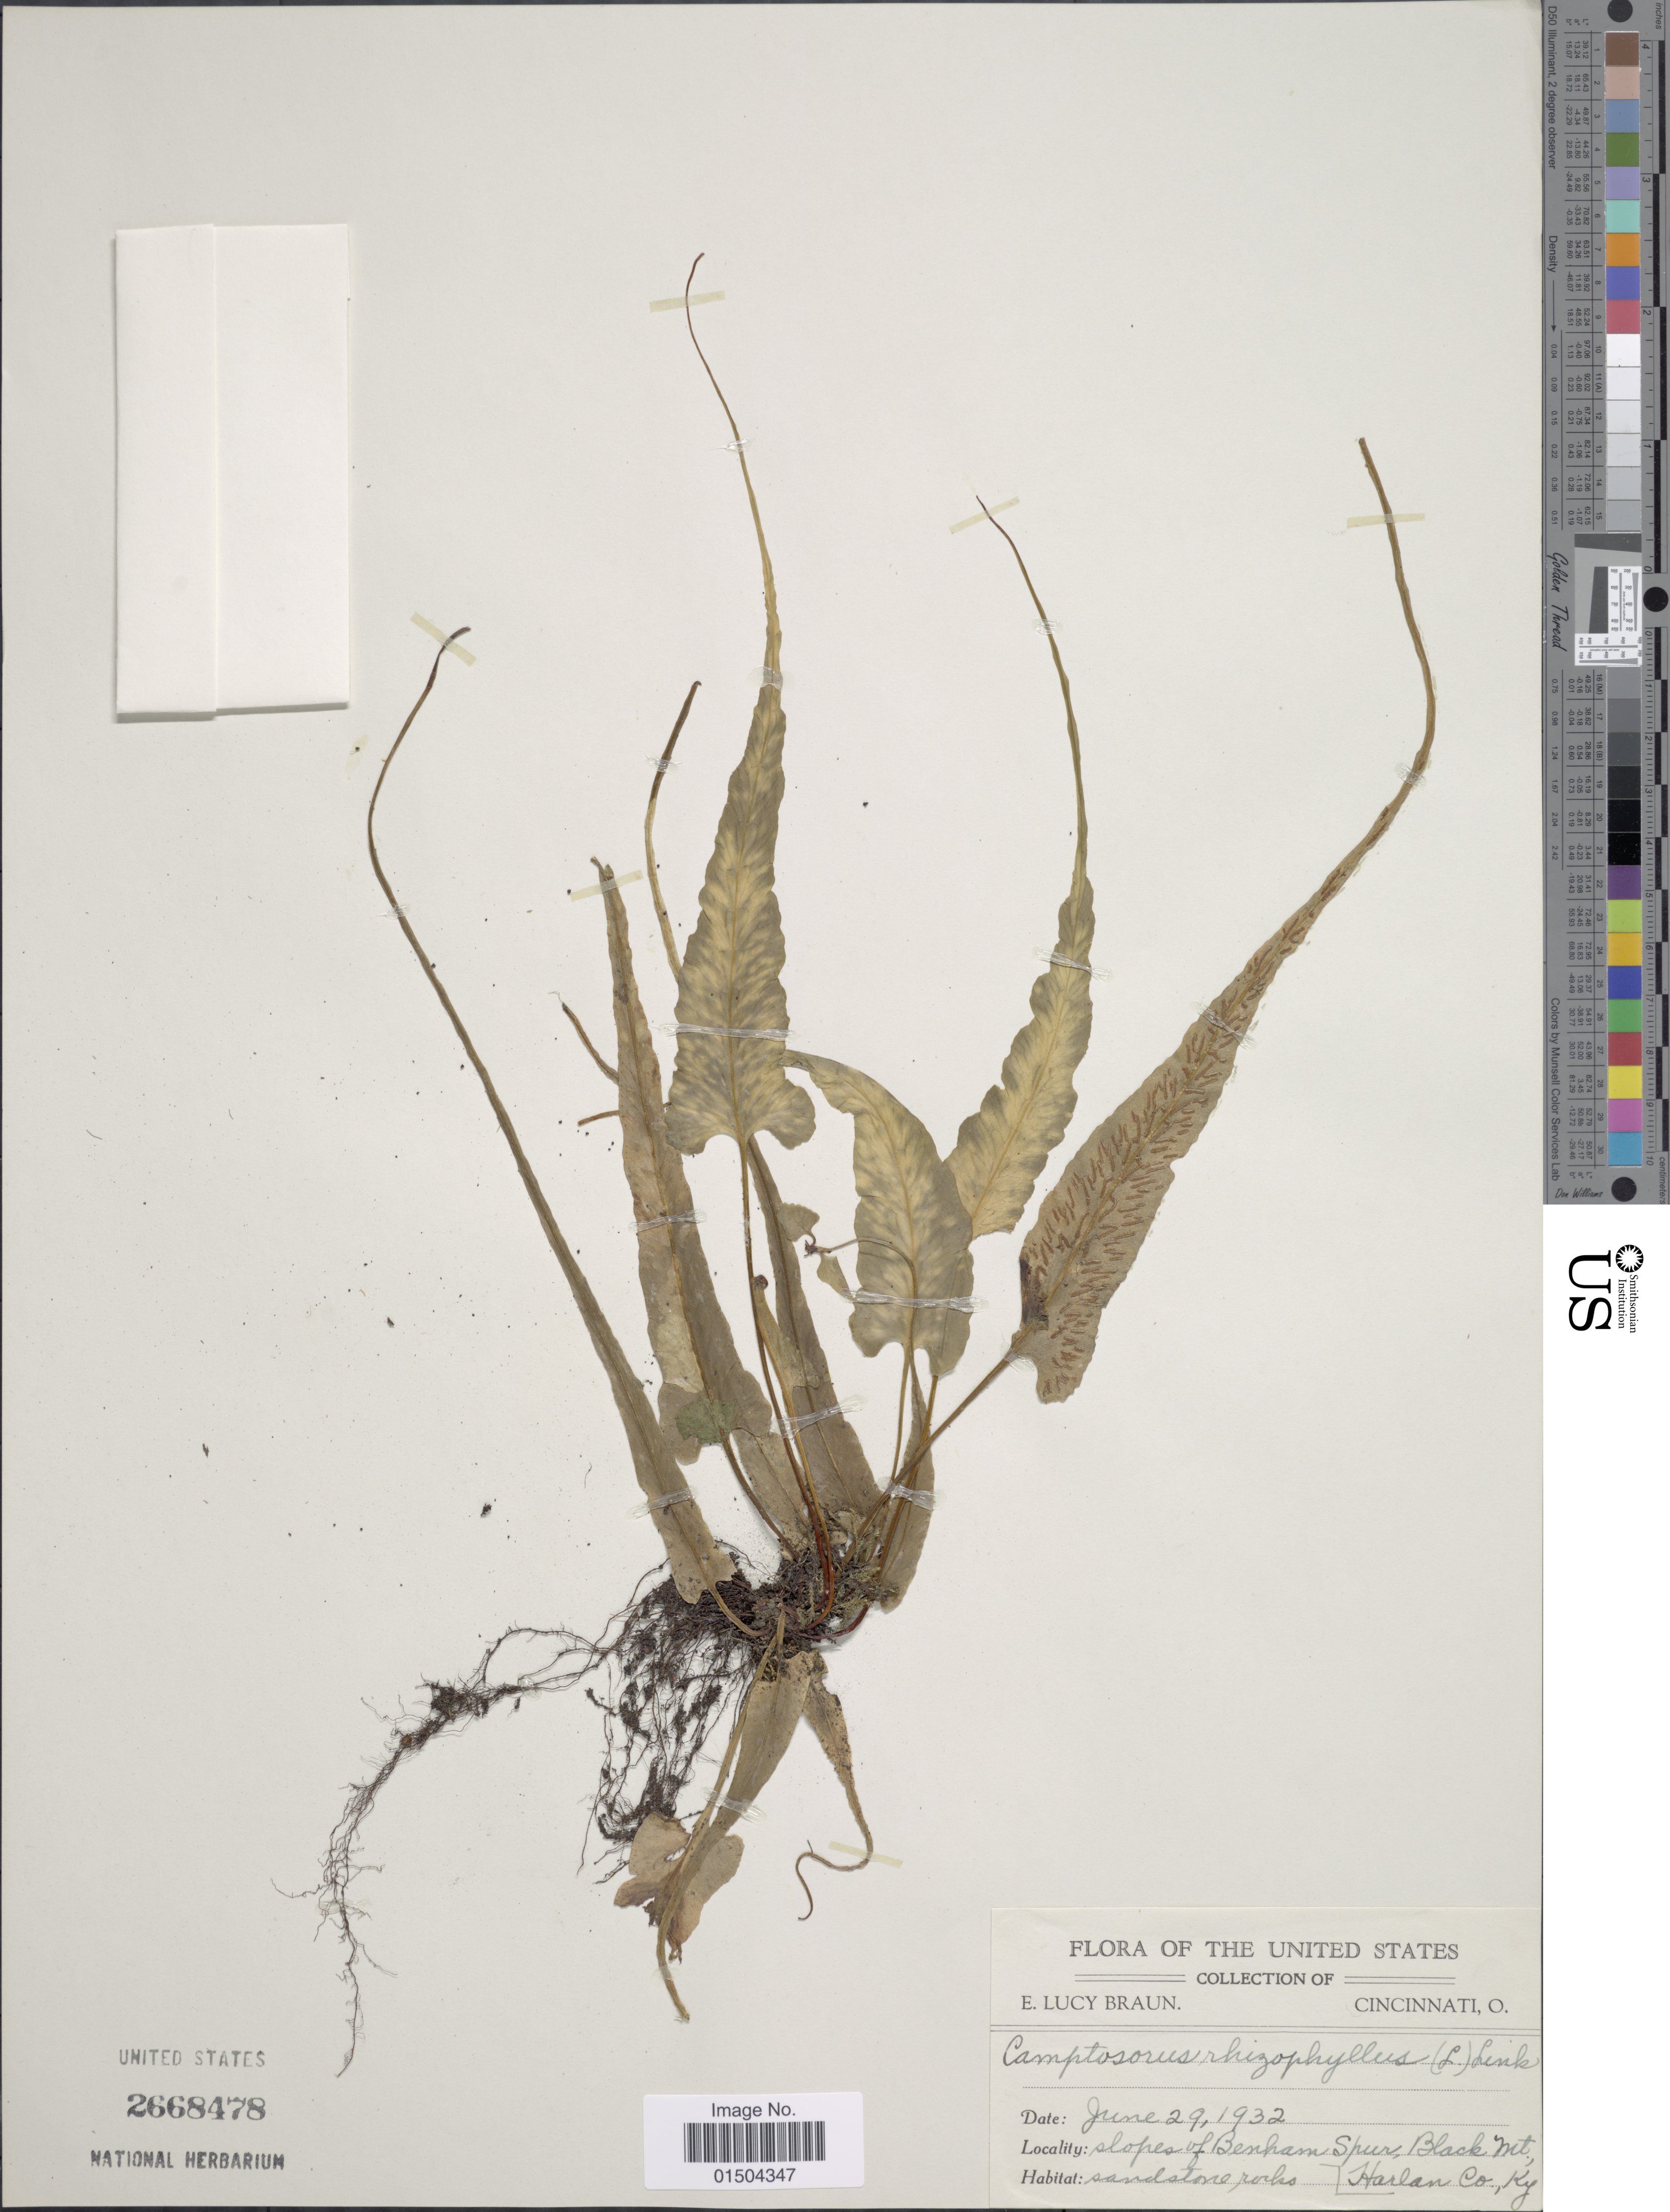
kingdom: Plantae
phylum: Tracheophyta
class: Polypodiopsida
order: Polypodiales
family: Aspleniaceae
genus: Asplenium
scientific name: Asplenium rhizophyllum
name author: L.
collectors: E. L. Braun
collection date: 1932-06-29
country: United States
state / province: Kentucky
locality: Slopes of Benham Spur, Black Mt., Harlan Co.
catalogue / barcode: US 2668478